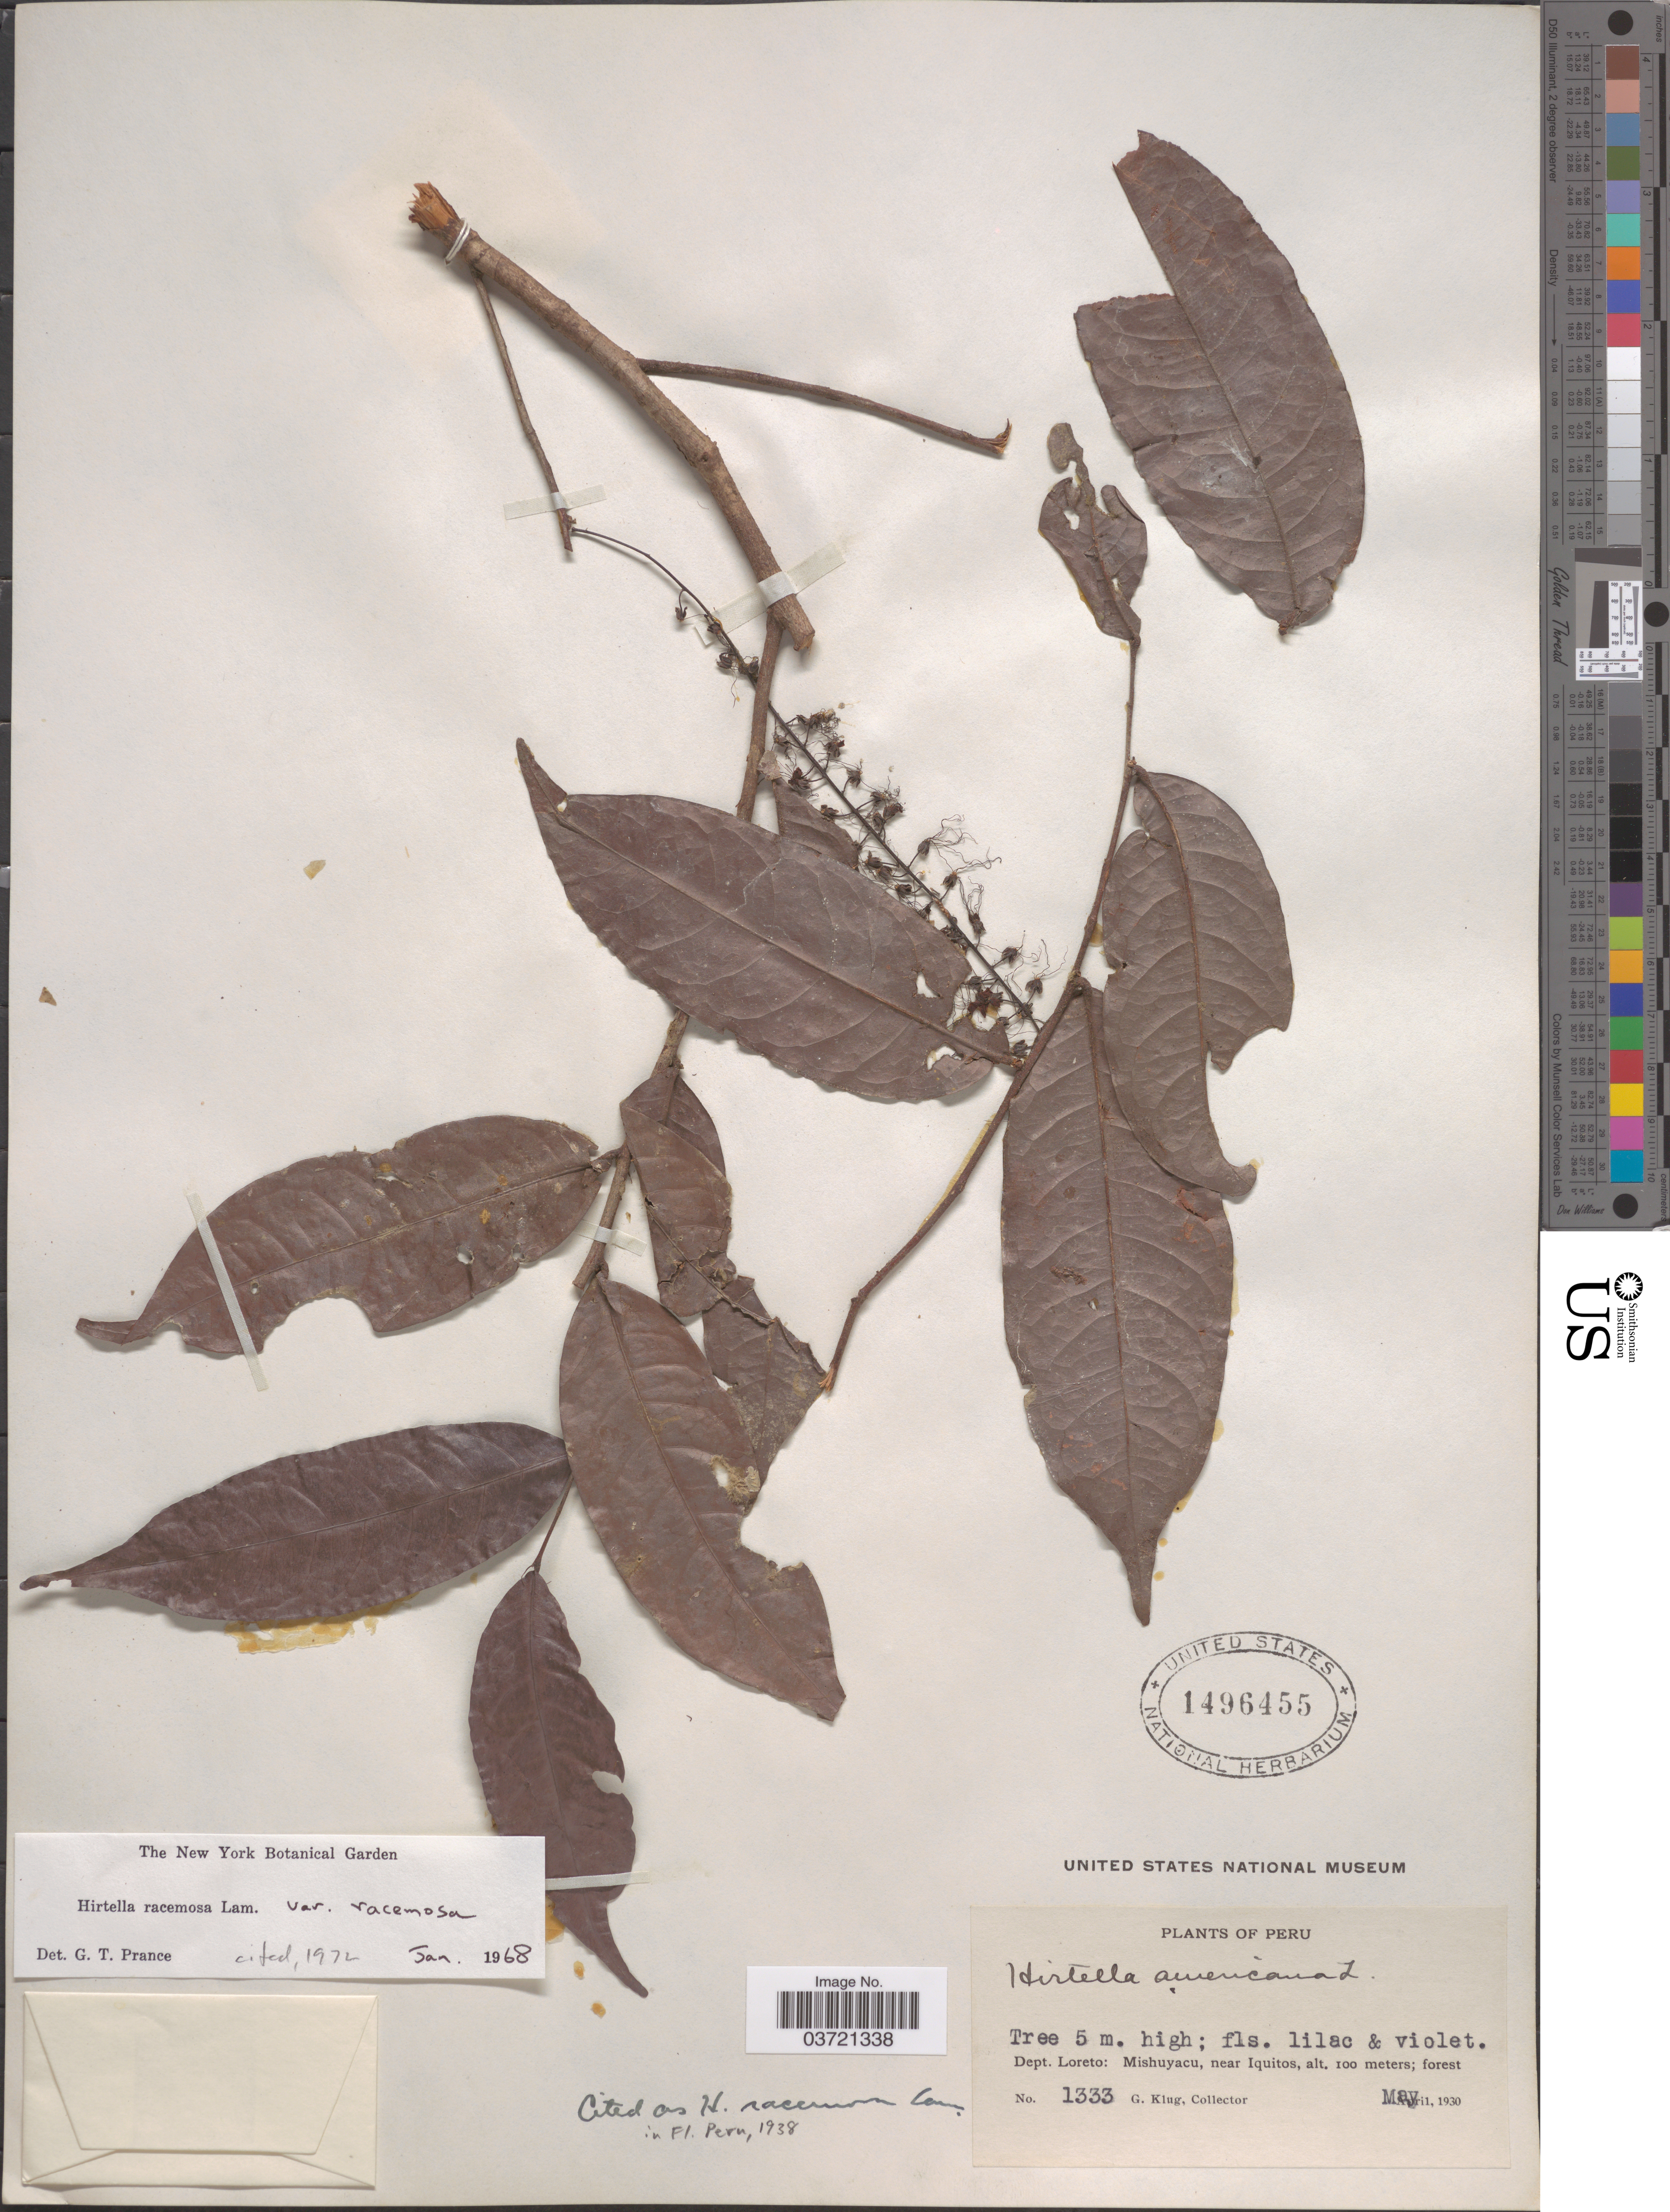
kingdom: Plantae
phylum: Tracheophyta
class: Magnoliopsida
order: Malpighiales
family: Chrysobalanaceae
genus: Hirtella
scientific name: Hirtella racemosa var. racemosa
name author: Lam.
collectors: G. Klug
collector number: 1333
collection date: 1930-05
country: Peru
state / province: Loreto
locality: Dept. Loreto: Mishuyacu, near Iquitos.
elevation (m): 100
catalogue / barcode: US 1496455